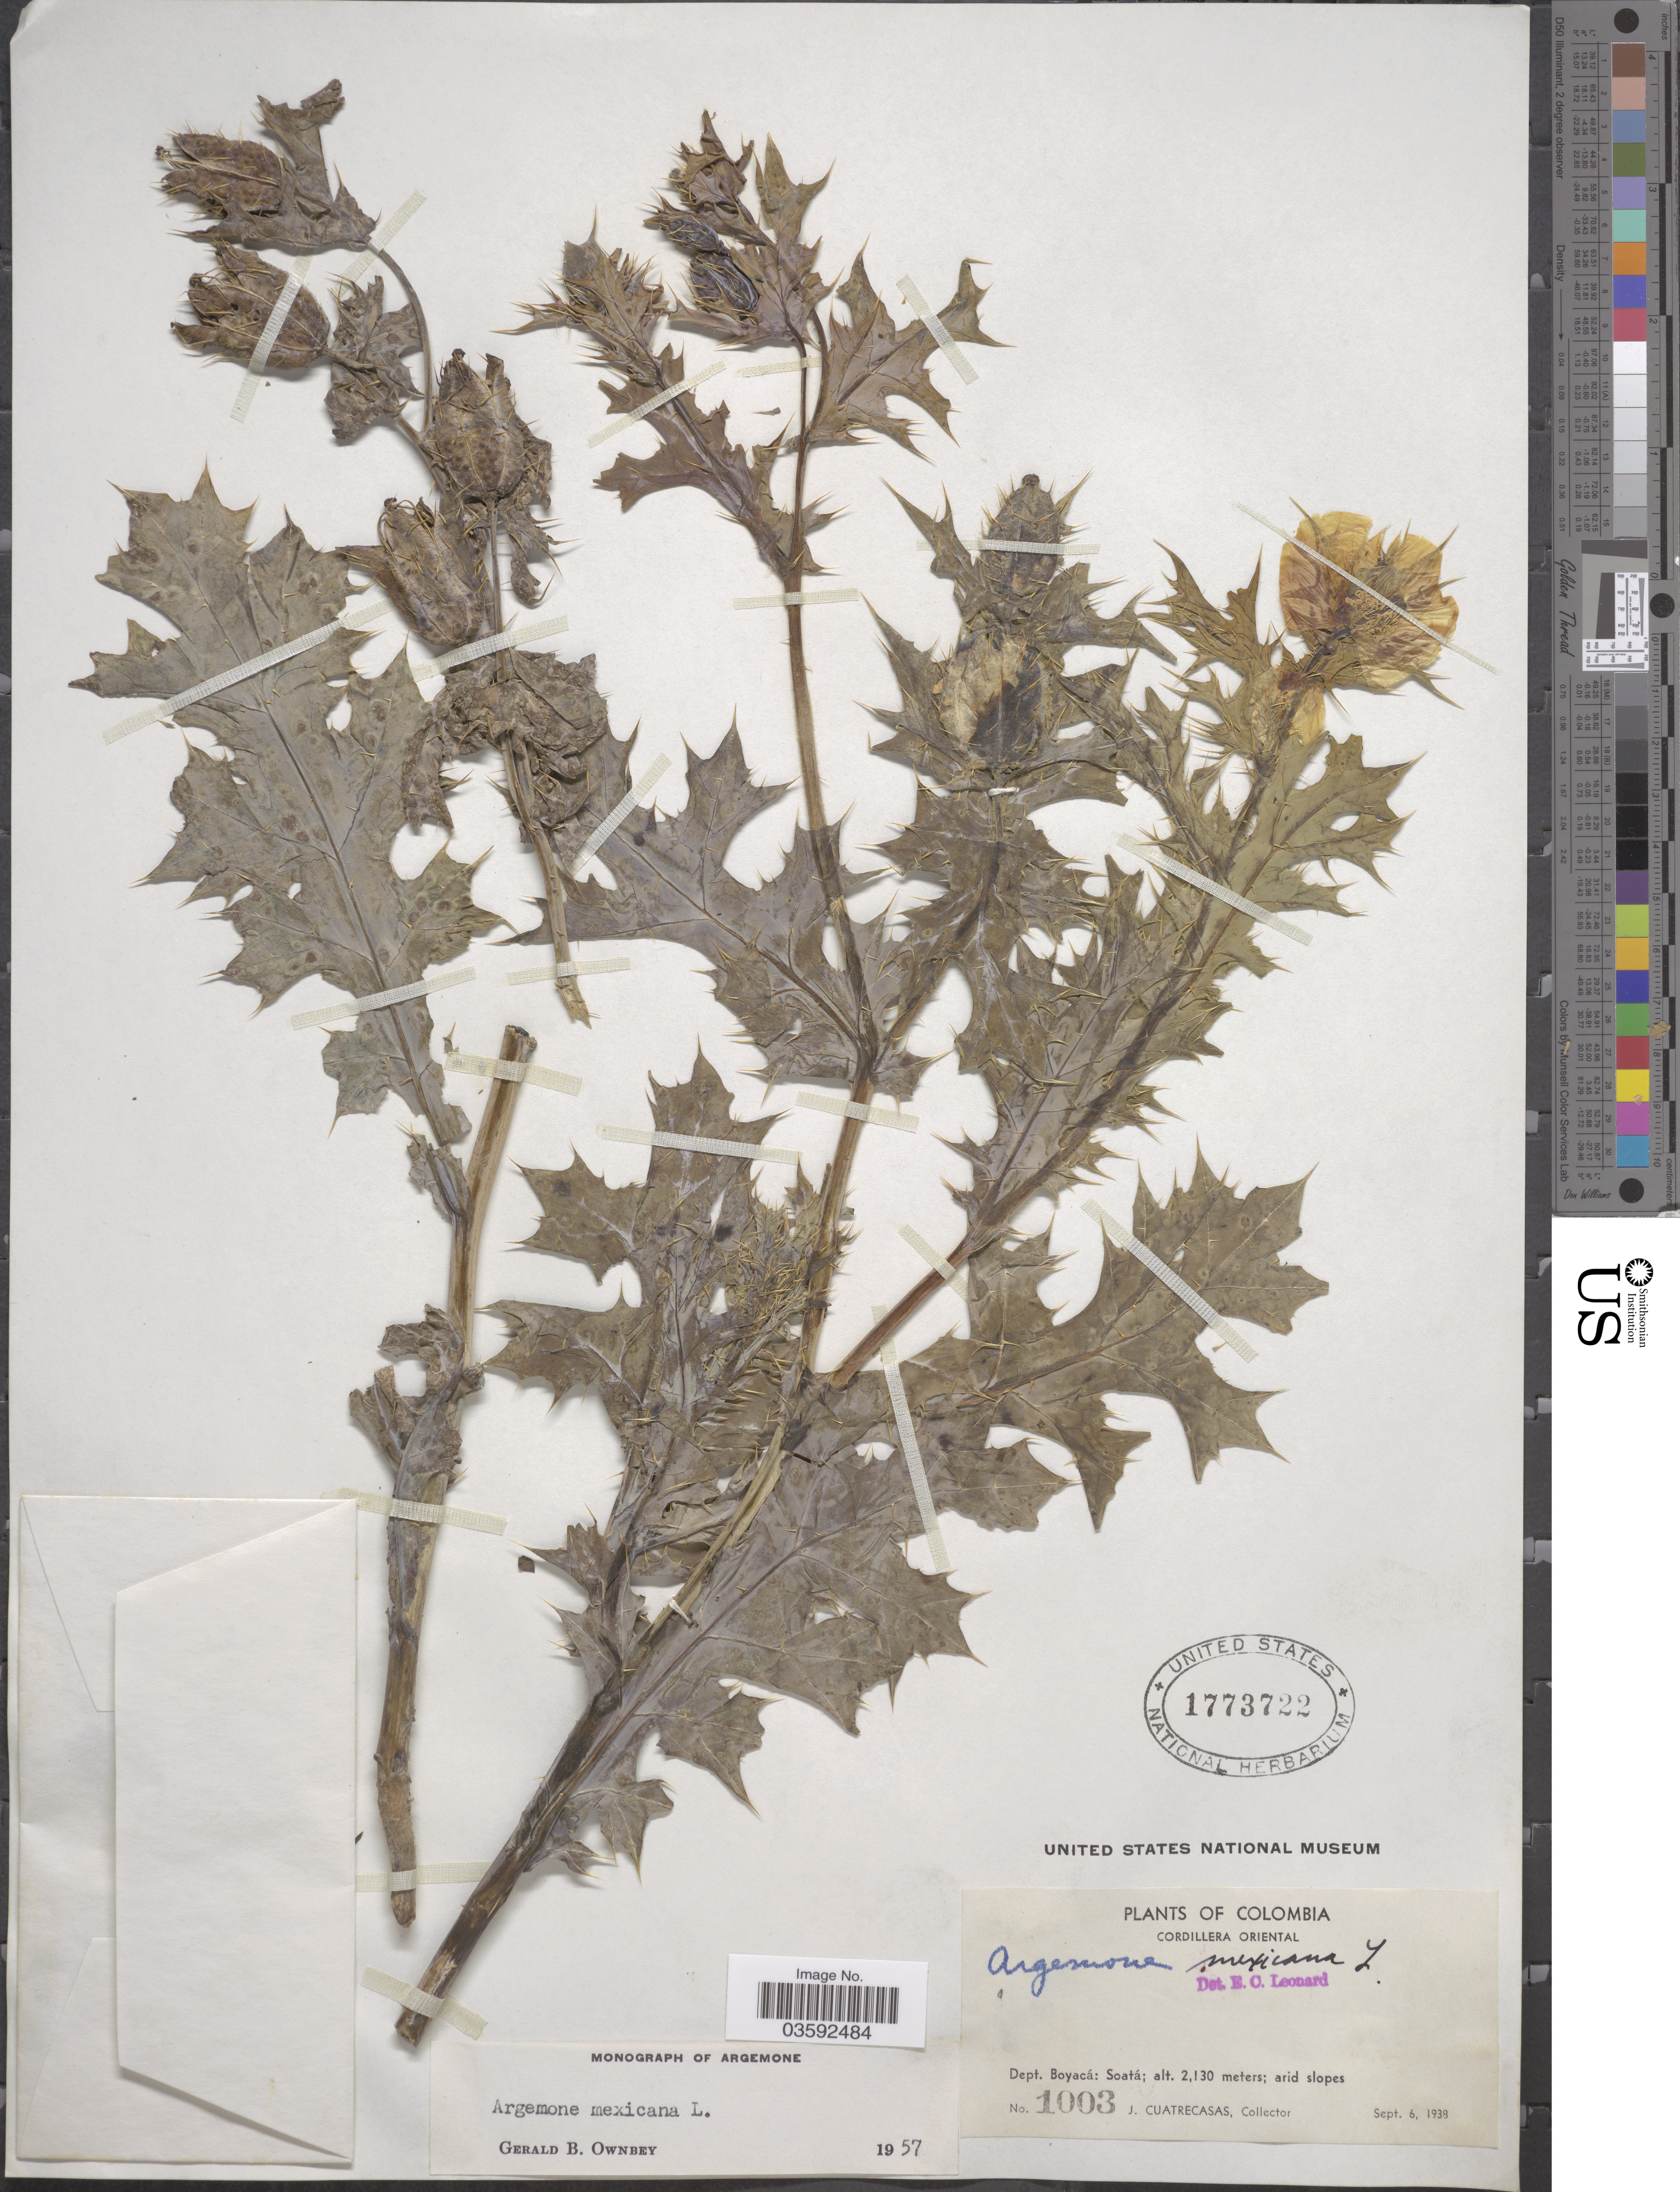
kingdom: Plantae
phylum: Tracheophyta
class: Magnoliopsida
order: Ranunculales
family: Papaveraceae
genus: Argemone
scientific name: Argemone mexicana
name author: L.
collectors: J. Cuatrecasas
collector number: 1003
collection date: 1938-09-06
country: Colombia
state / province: Boyacá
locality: Cordillera Oriental. Dept. Boyacá: Soatá.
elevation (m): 2130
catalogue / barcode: US 1773722